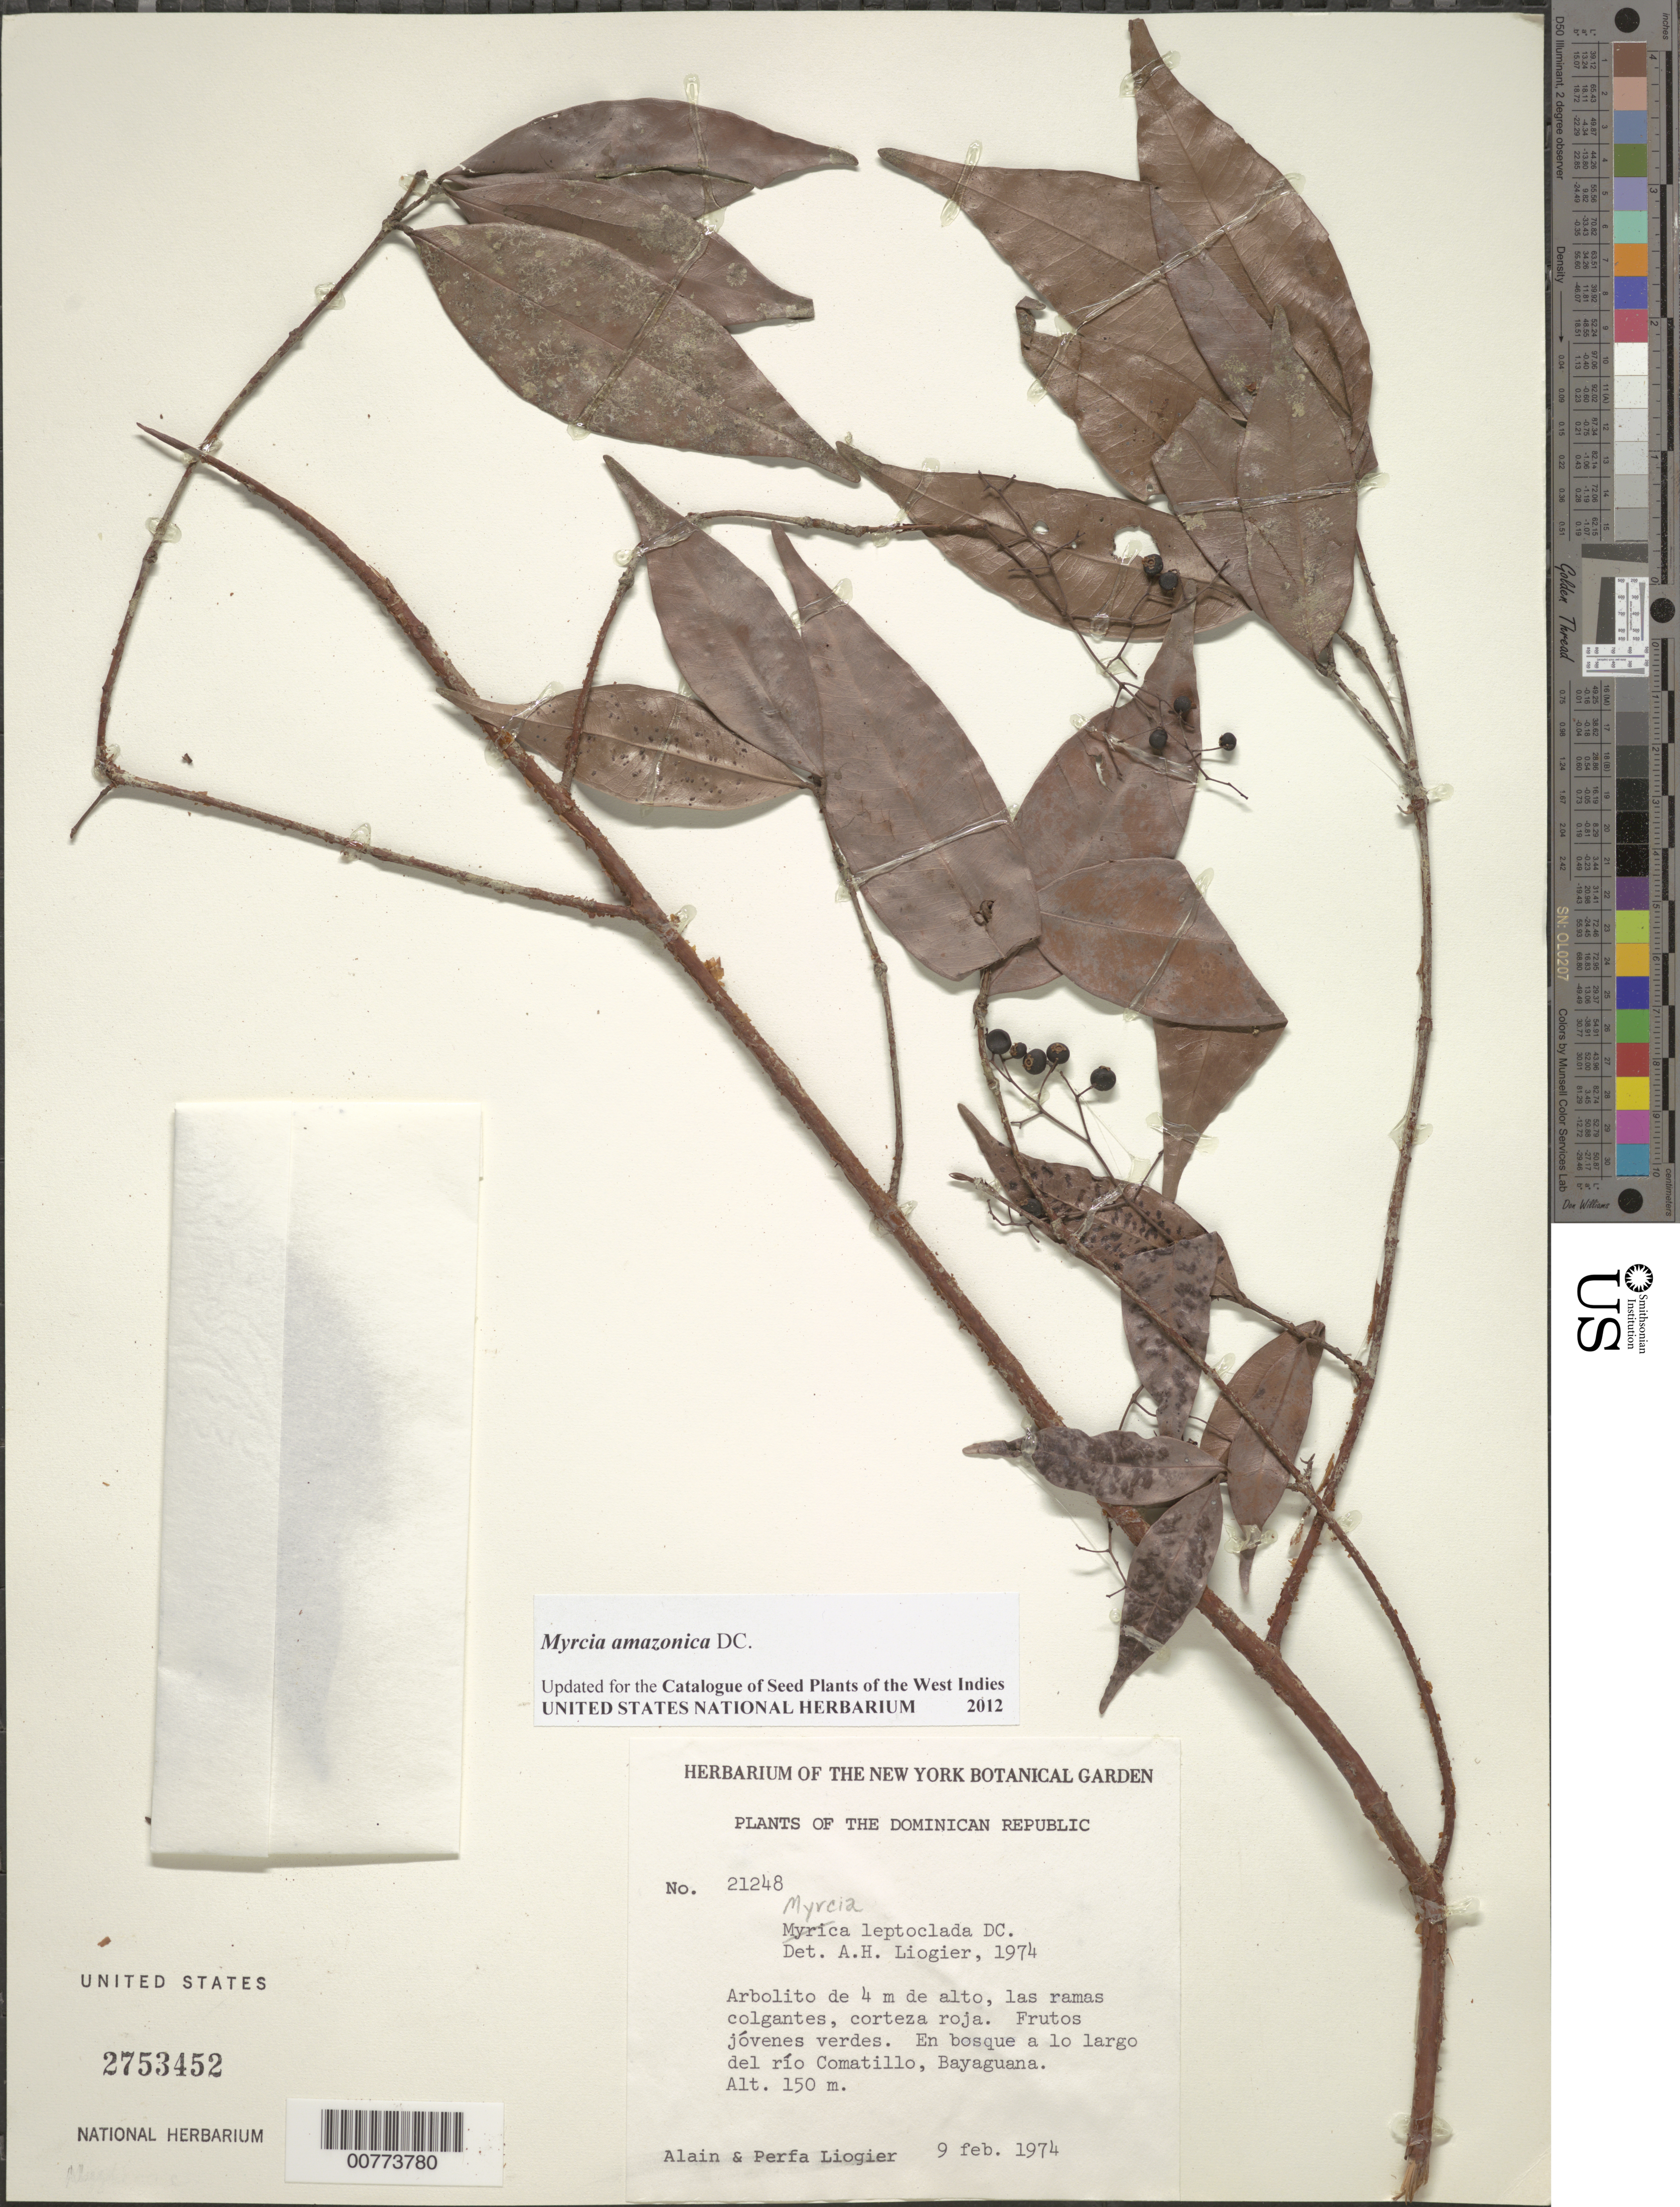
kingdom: Plantae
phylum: Tracheophyta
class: Magnoliopsida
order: Myrtales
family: Myrtaceae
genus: Myrcia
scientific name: Myrcia amazonica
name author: DC.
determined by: Liogier, Alain H.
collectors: A. H. Liogier & M. P. Liogier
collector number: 21248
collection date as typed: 09 Feb 1974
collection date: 1974-02-09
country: Dominican Republic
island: Hispaniola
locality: Bayaguana, along Comatillo River.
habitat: In forest.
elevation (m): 150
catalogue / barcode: US 2753452